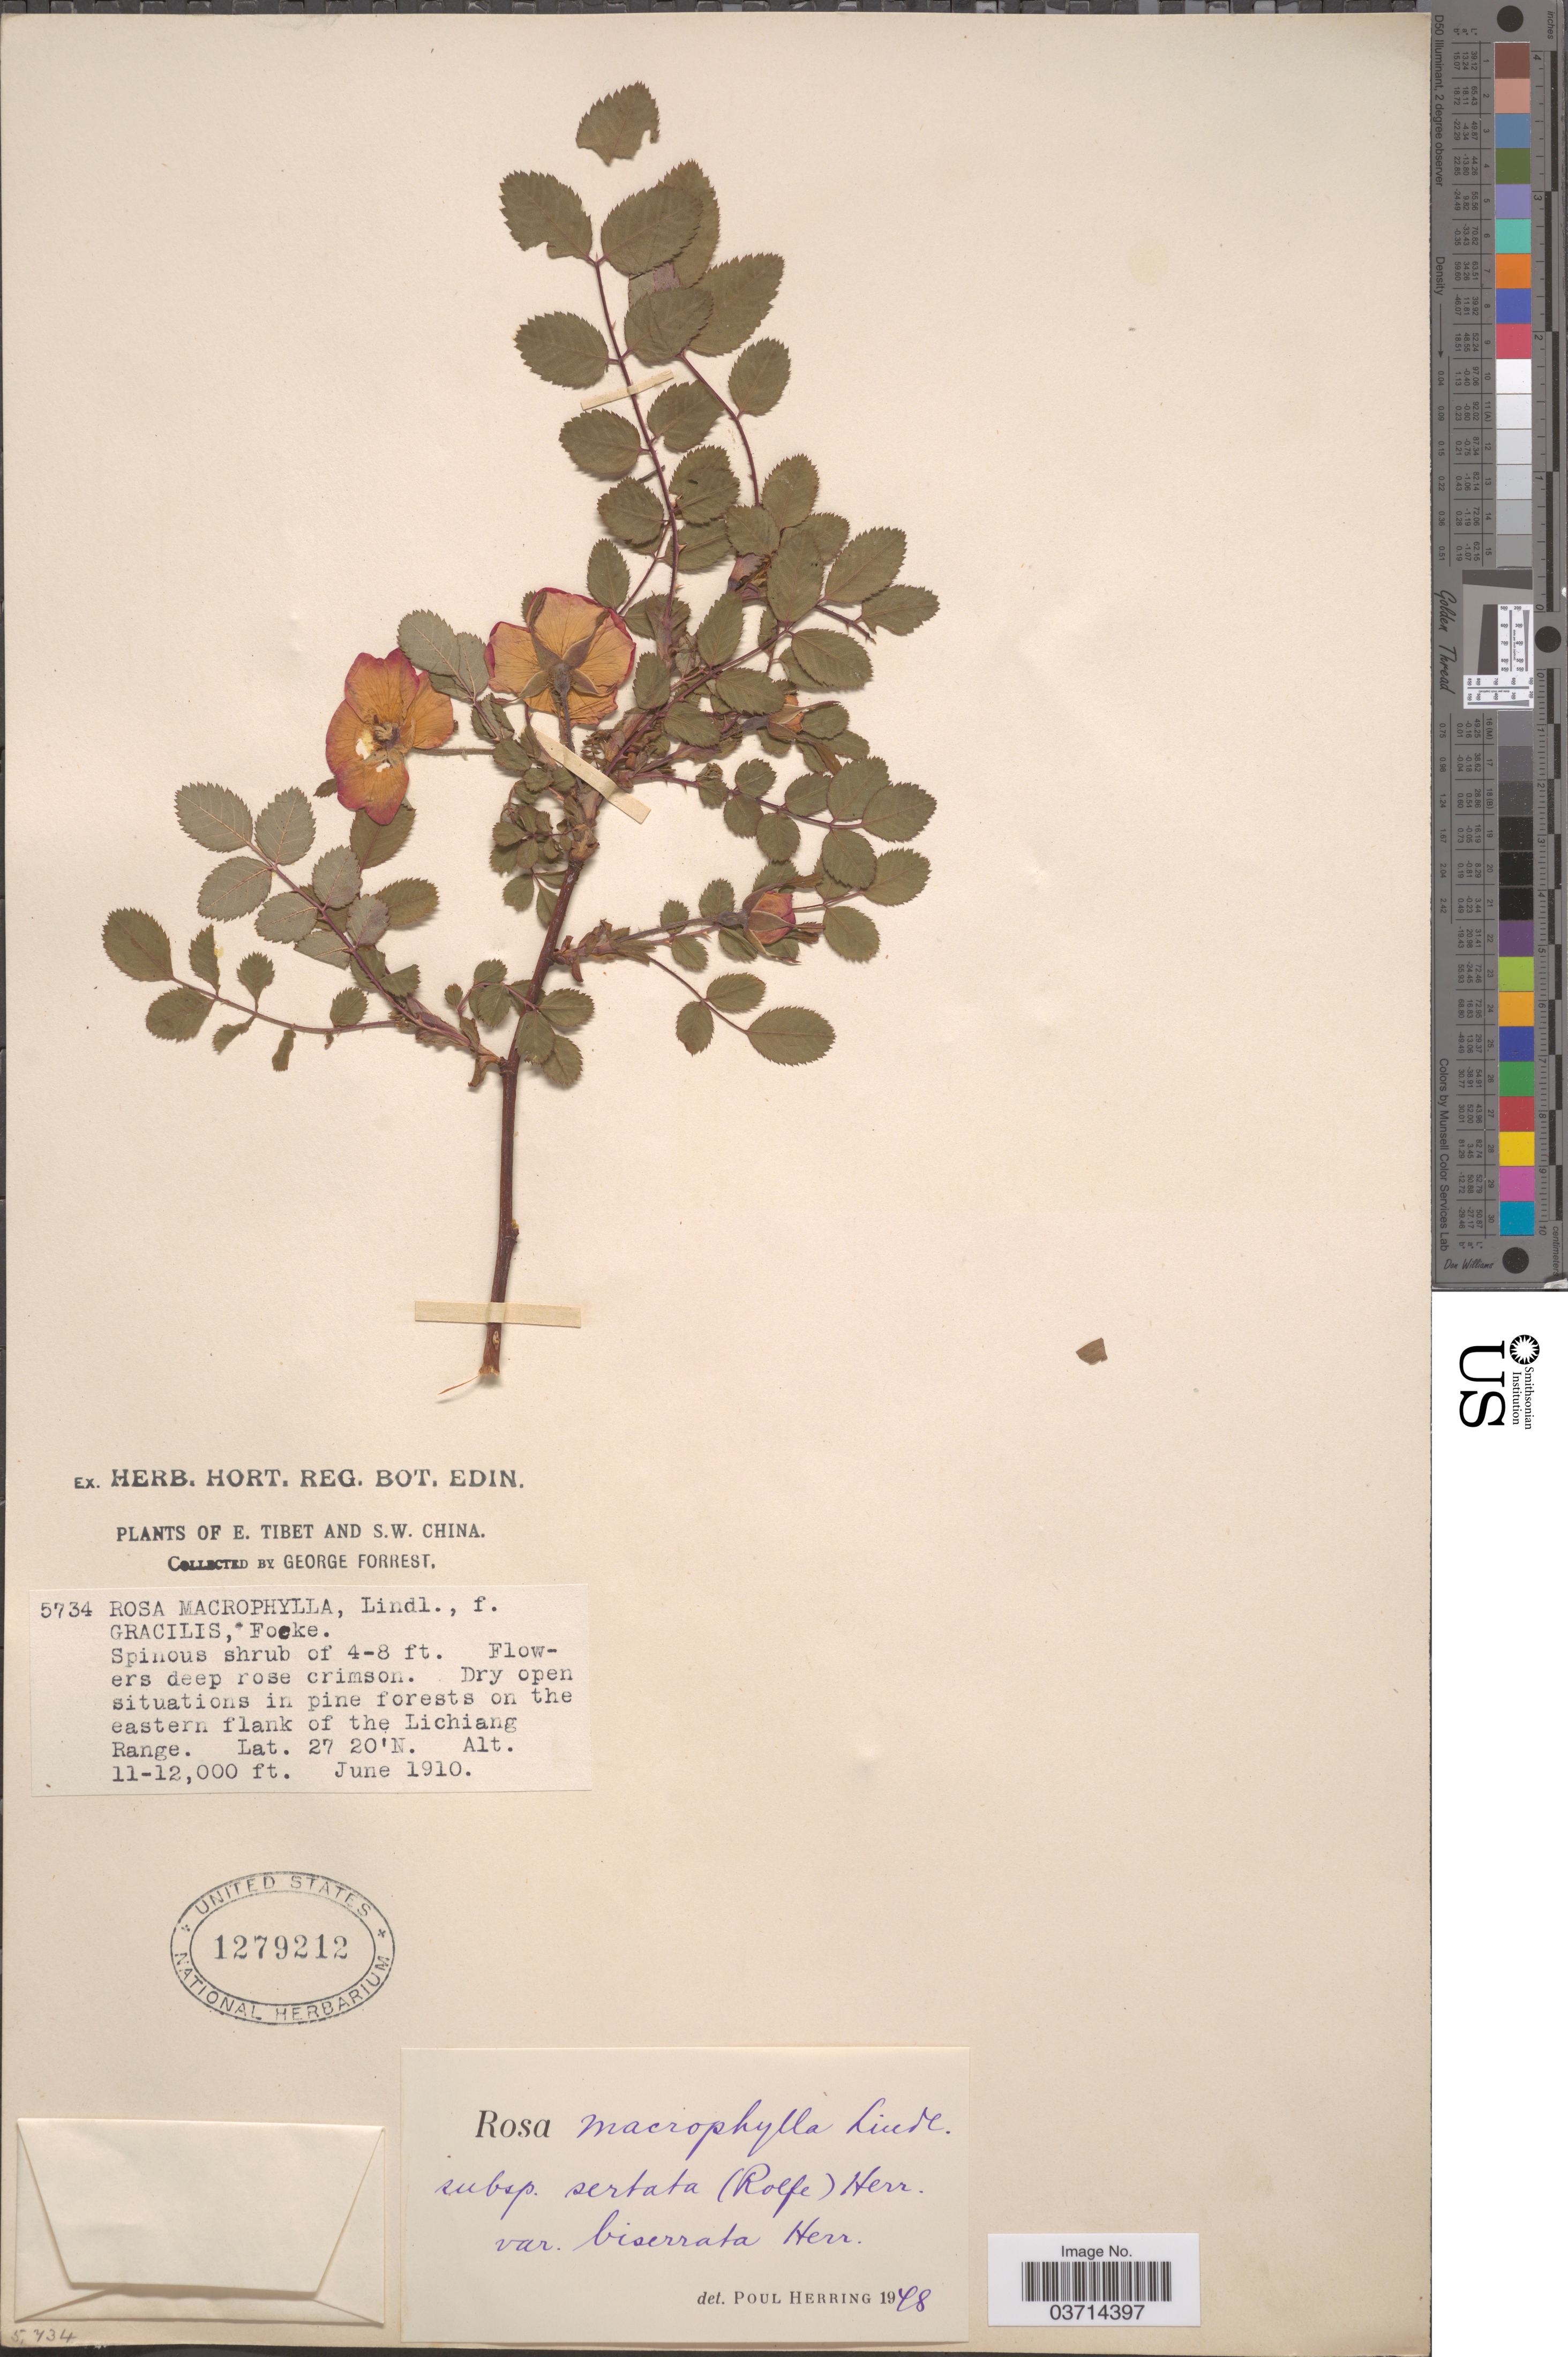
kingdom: Plantae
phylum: Tracheophyta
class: Magnoliopsida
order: Rosales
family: Rosaceae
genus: Rosa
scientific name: Rosa sertata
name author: Rolfe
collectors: G. Forrest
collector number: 5734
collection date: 1910-06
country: China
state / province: Xizang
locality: E. Tibet and S.W. China. On the eastern flank of the Lichiang Range.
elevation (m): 3353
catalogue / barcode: US 1279212